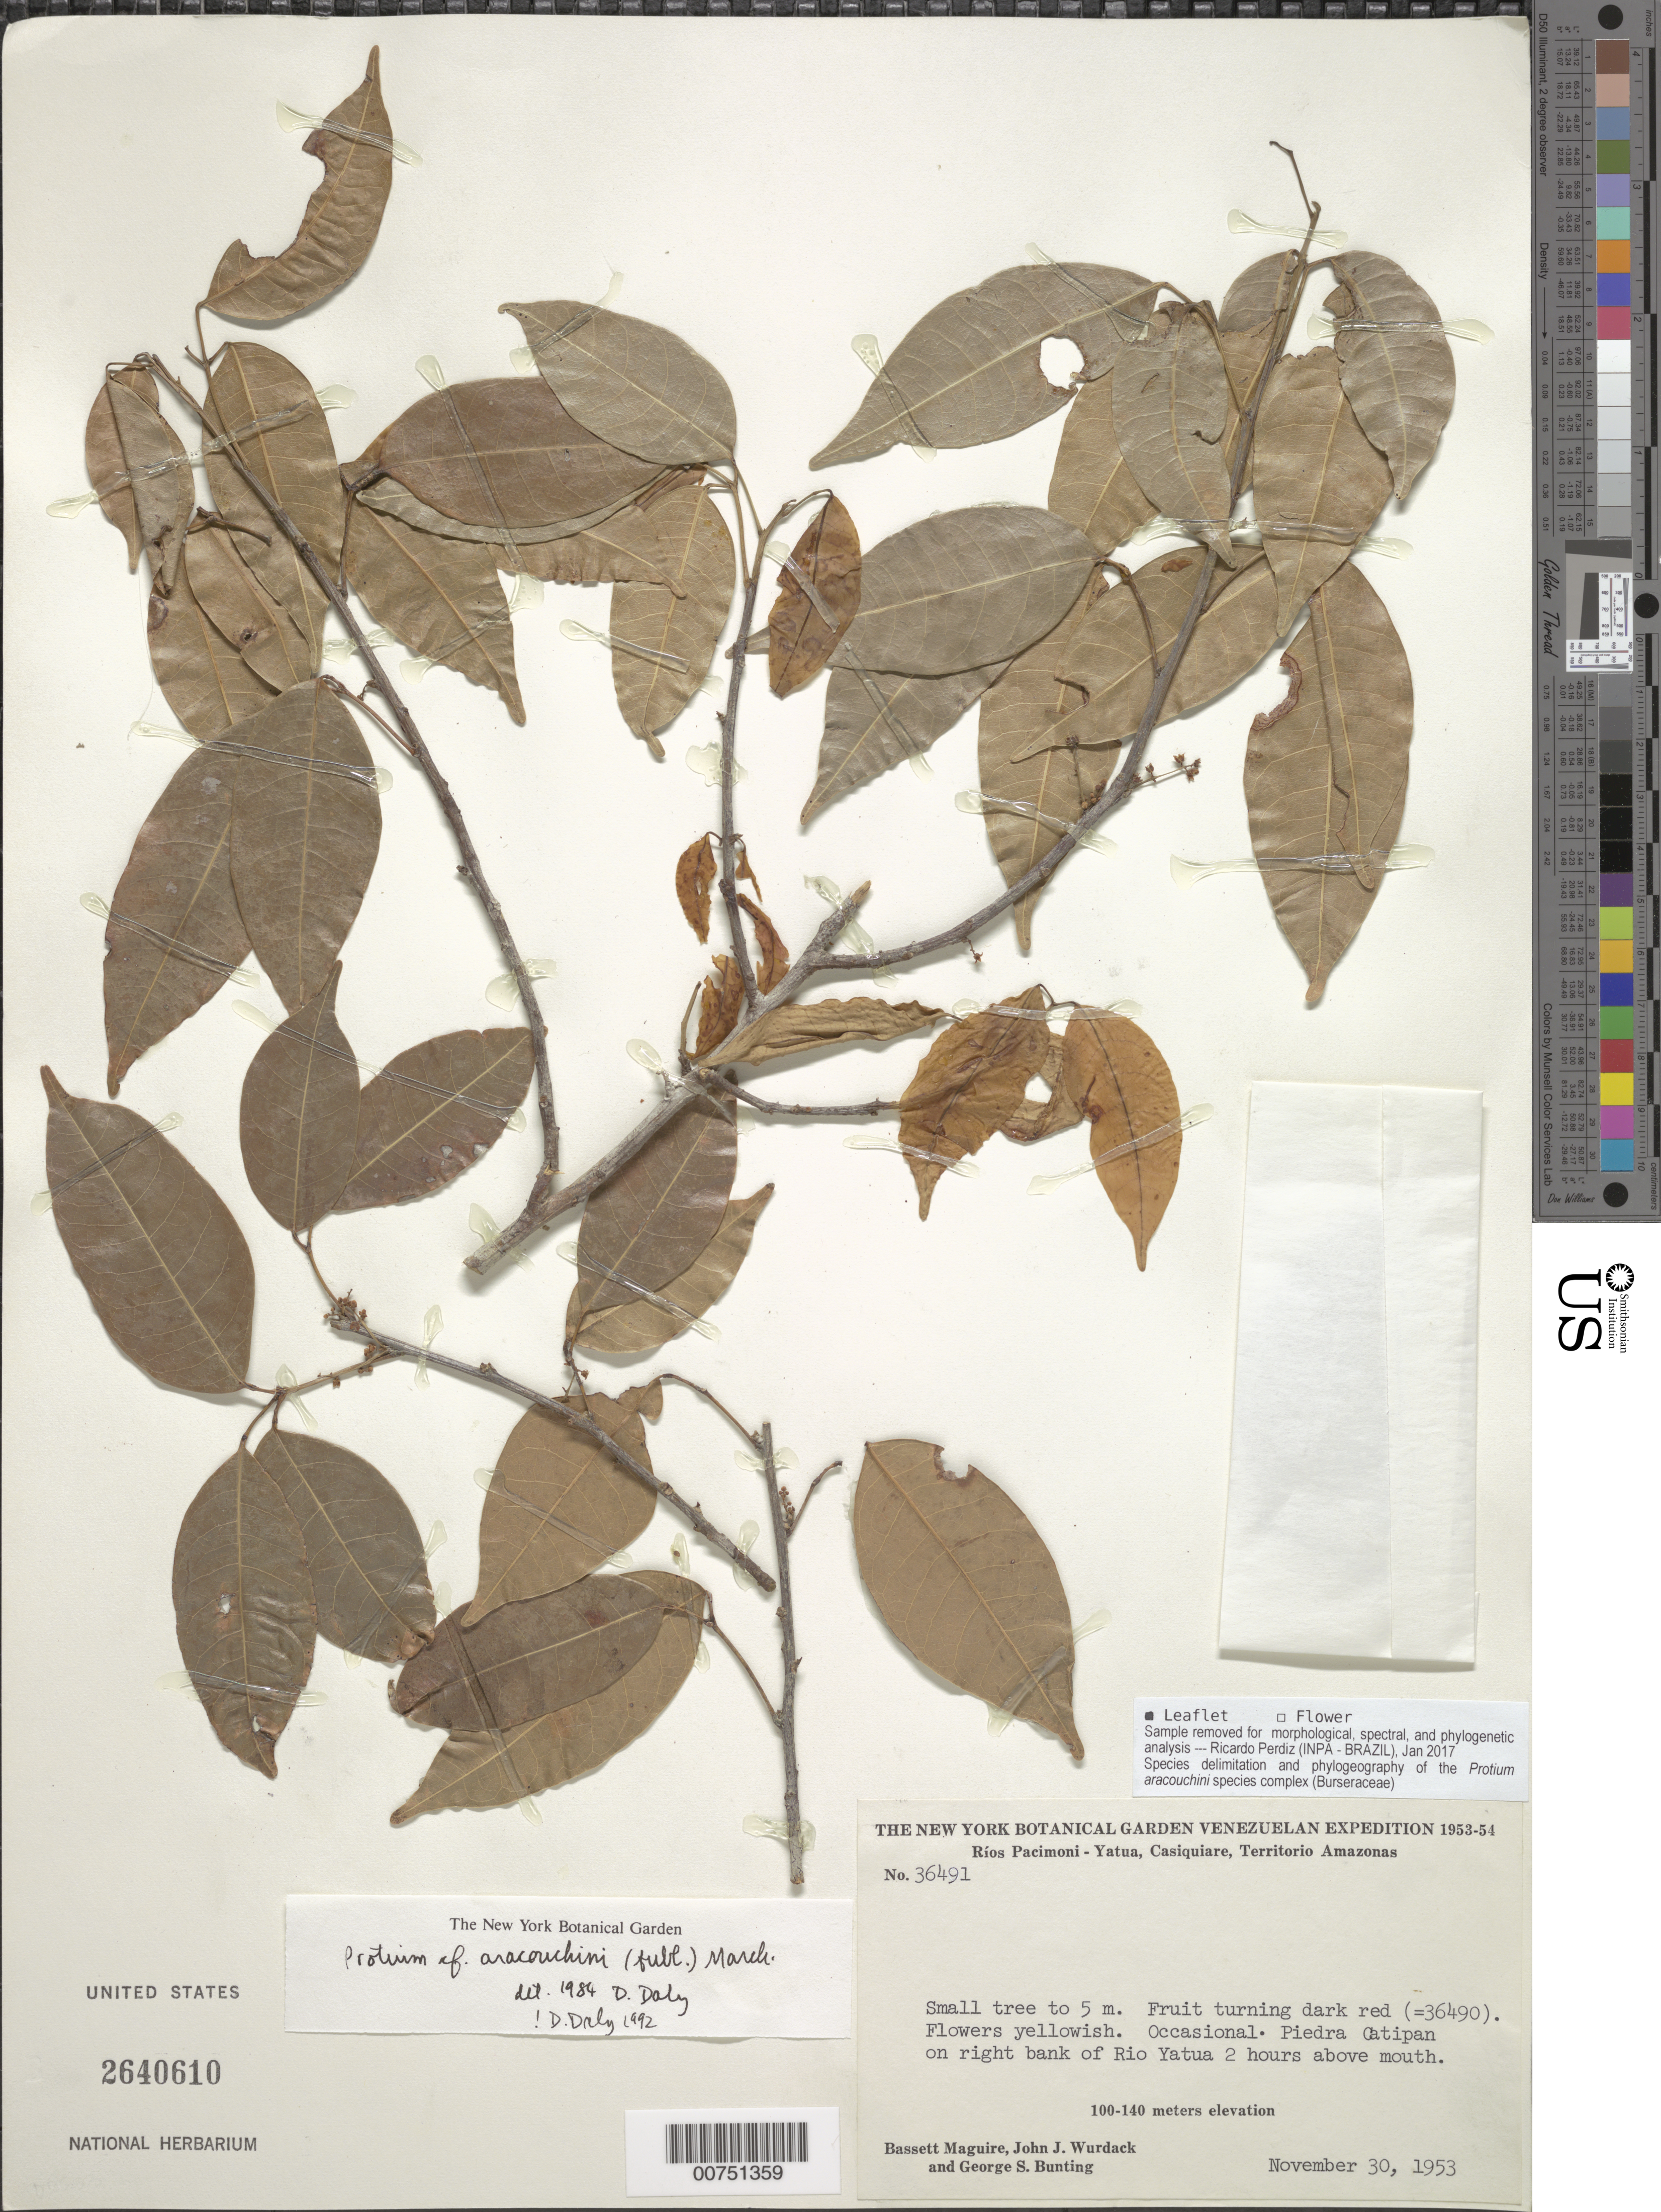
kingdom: Plantae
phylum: Tracheophyta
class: Magnoliopsida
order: Sapindales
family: Burseraceae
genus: Protium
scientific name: Protium aracouchini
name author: (Aubl.) Marchand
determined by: Daly, D. C.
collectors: B. Maguire, J. J. Wurdack & G. S. Bunting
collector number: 36491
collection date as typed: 30-Nov-53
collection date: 1953-11-30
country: Venezuela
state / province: Amazonas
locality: Piedra Catipán; Ríos Pacimoni-Yatua, Casiquiare; Río Yatua, on right bank 2 hrs above mouth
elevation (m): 100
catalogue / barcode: US 2640610